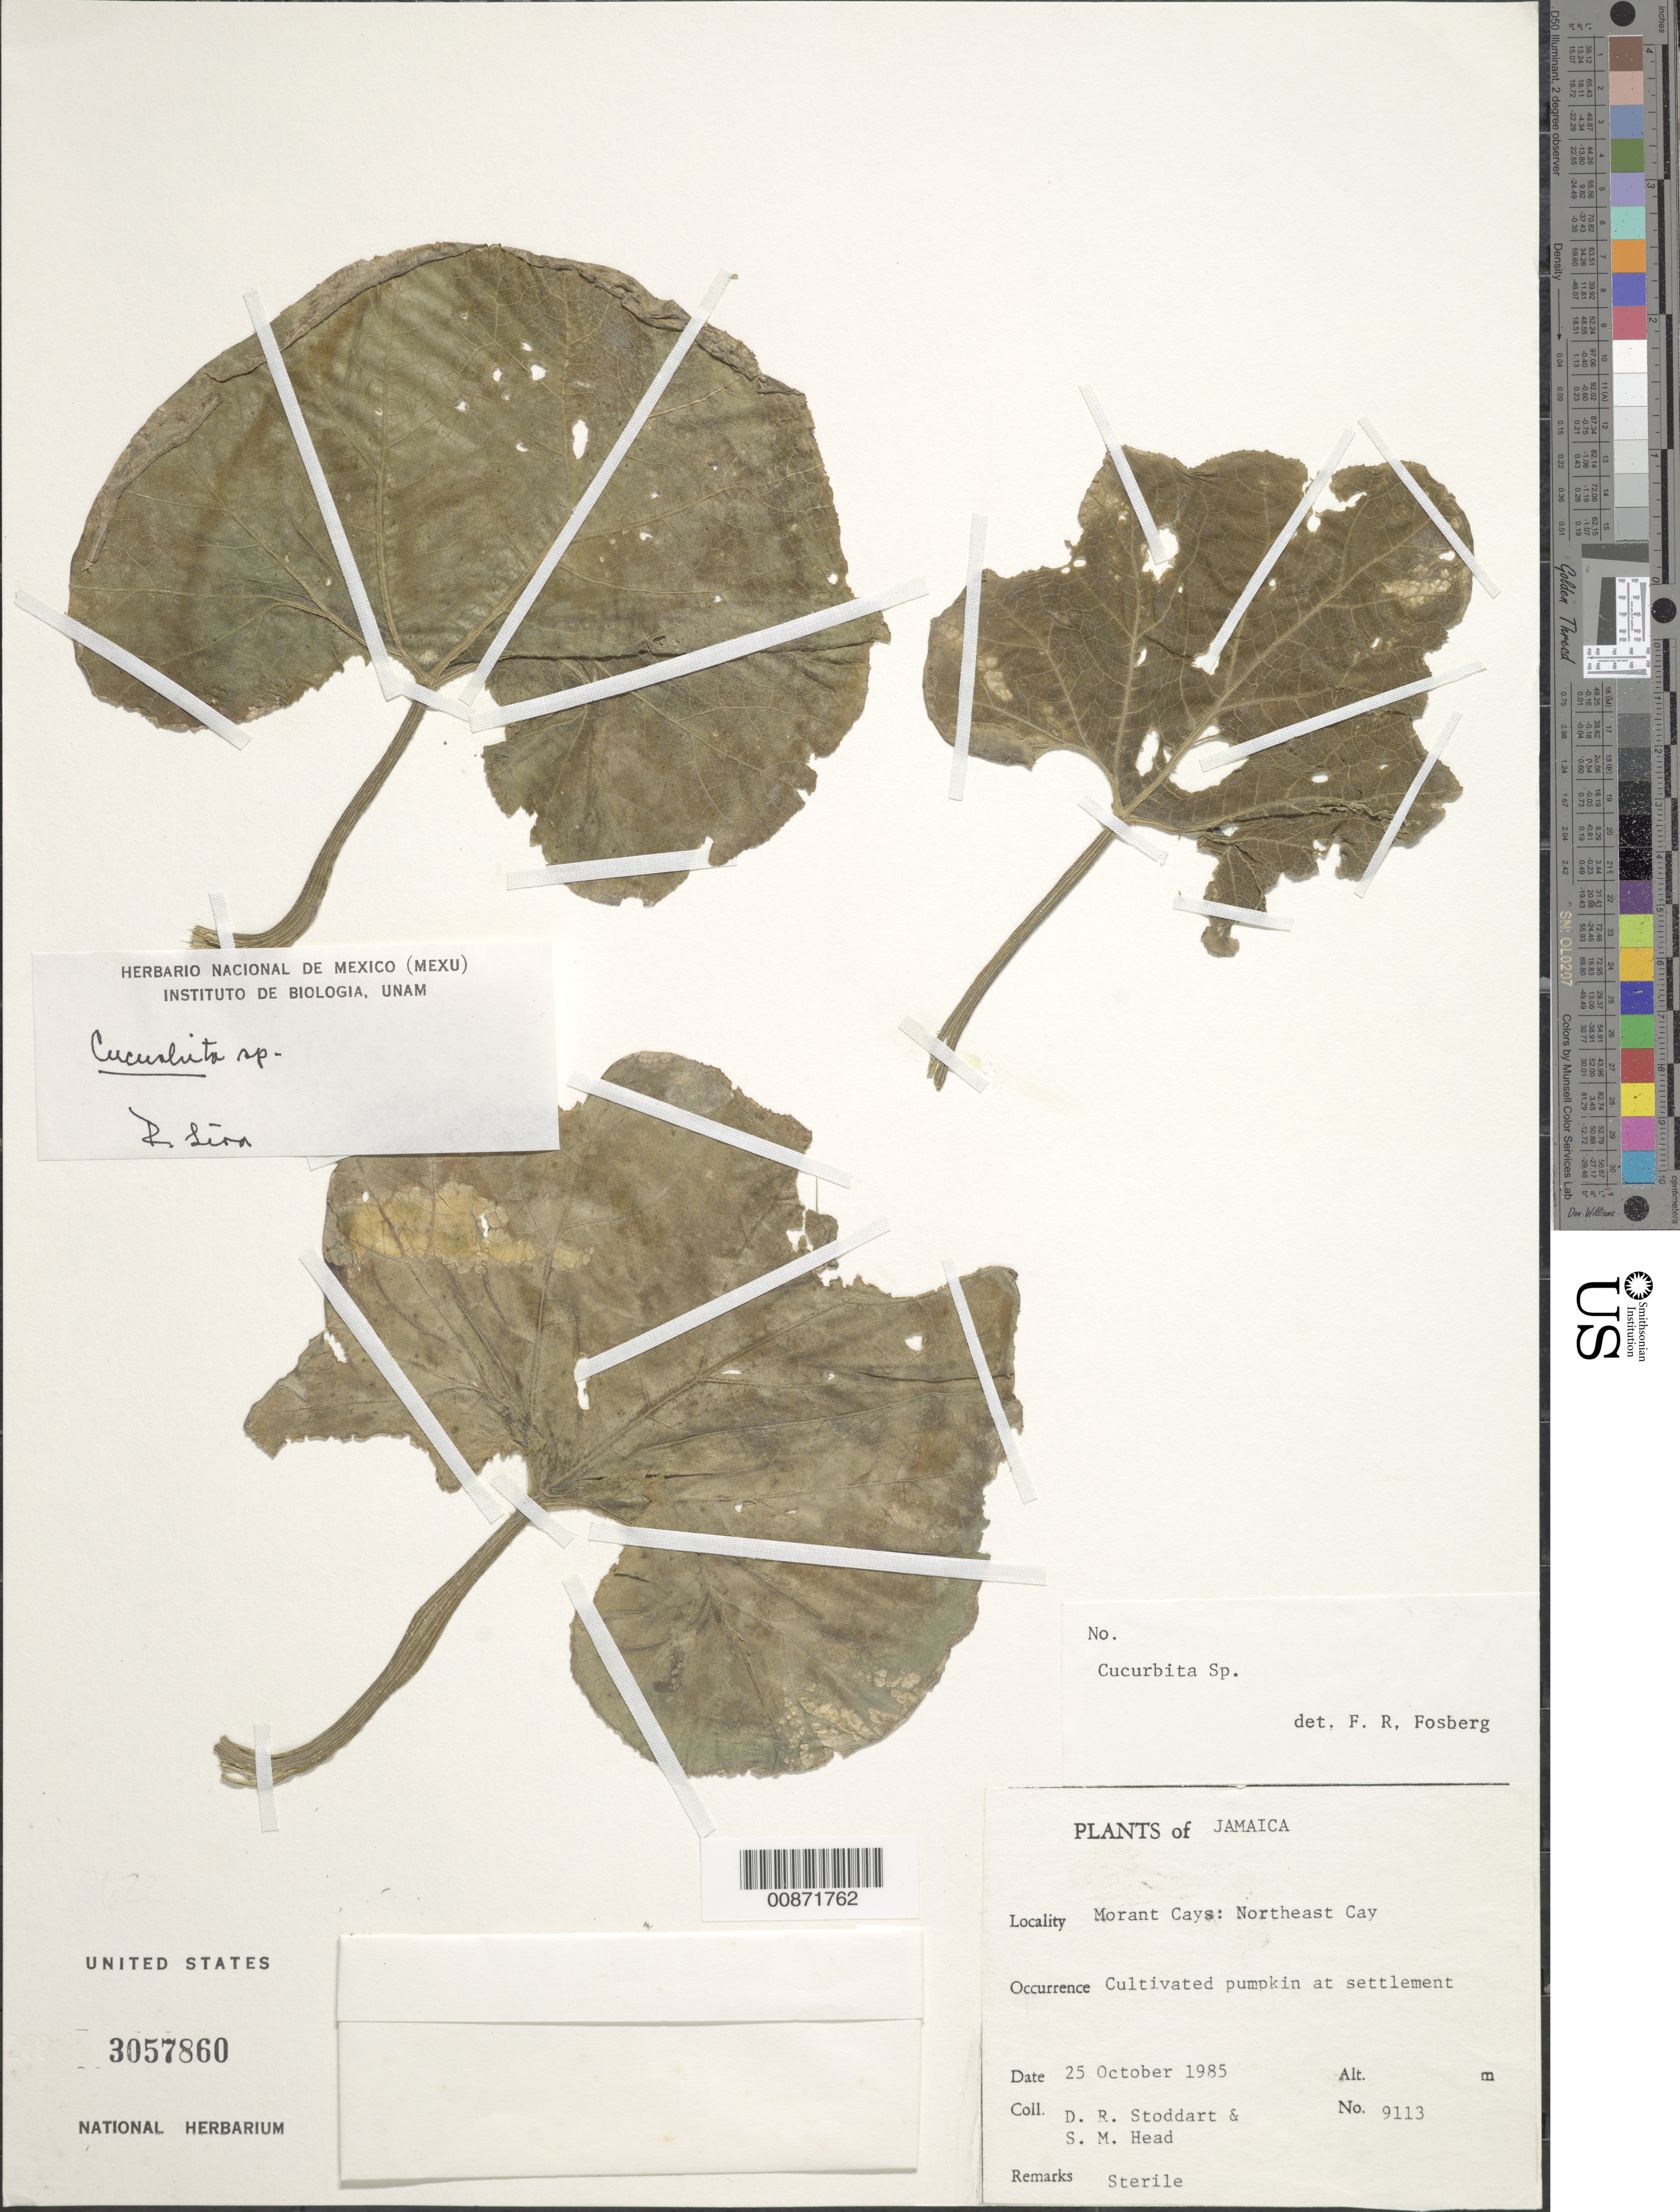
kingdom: Plantae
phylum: Tracheophyta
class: Magnoliopsida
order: Cucurbitales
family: Cucurbitaceae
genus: Cucurbita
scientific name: Cucurbita sp.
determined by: Fosberg, F. R.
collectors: D. R. Stoddart & S. Head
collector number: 9113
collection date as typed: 25 Oct 1985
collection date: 1985-10-25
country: Jamaica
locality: Morant Cays: Northeast Cay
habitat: Cultivated at settlement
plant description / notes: Common name: Pumpkin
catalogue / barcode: US 3057860